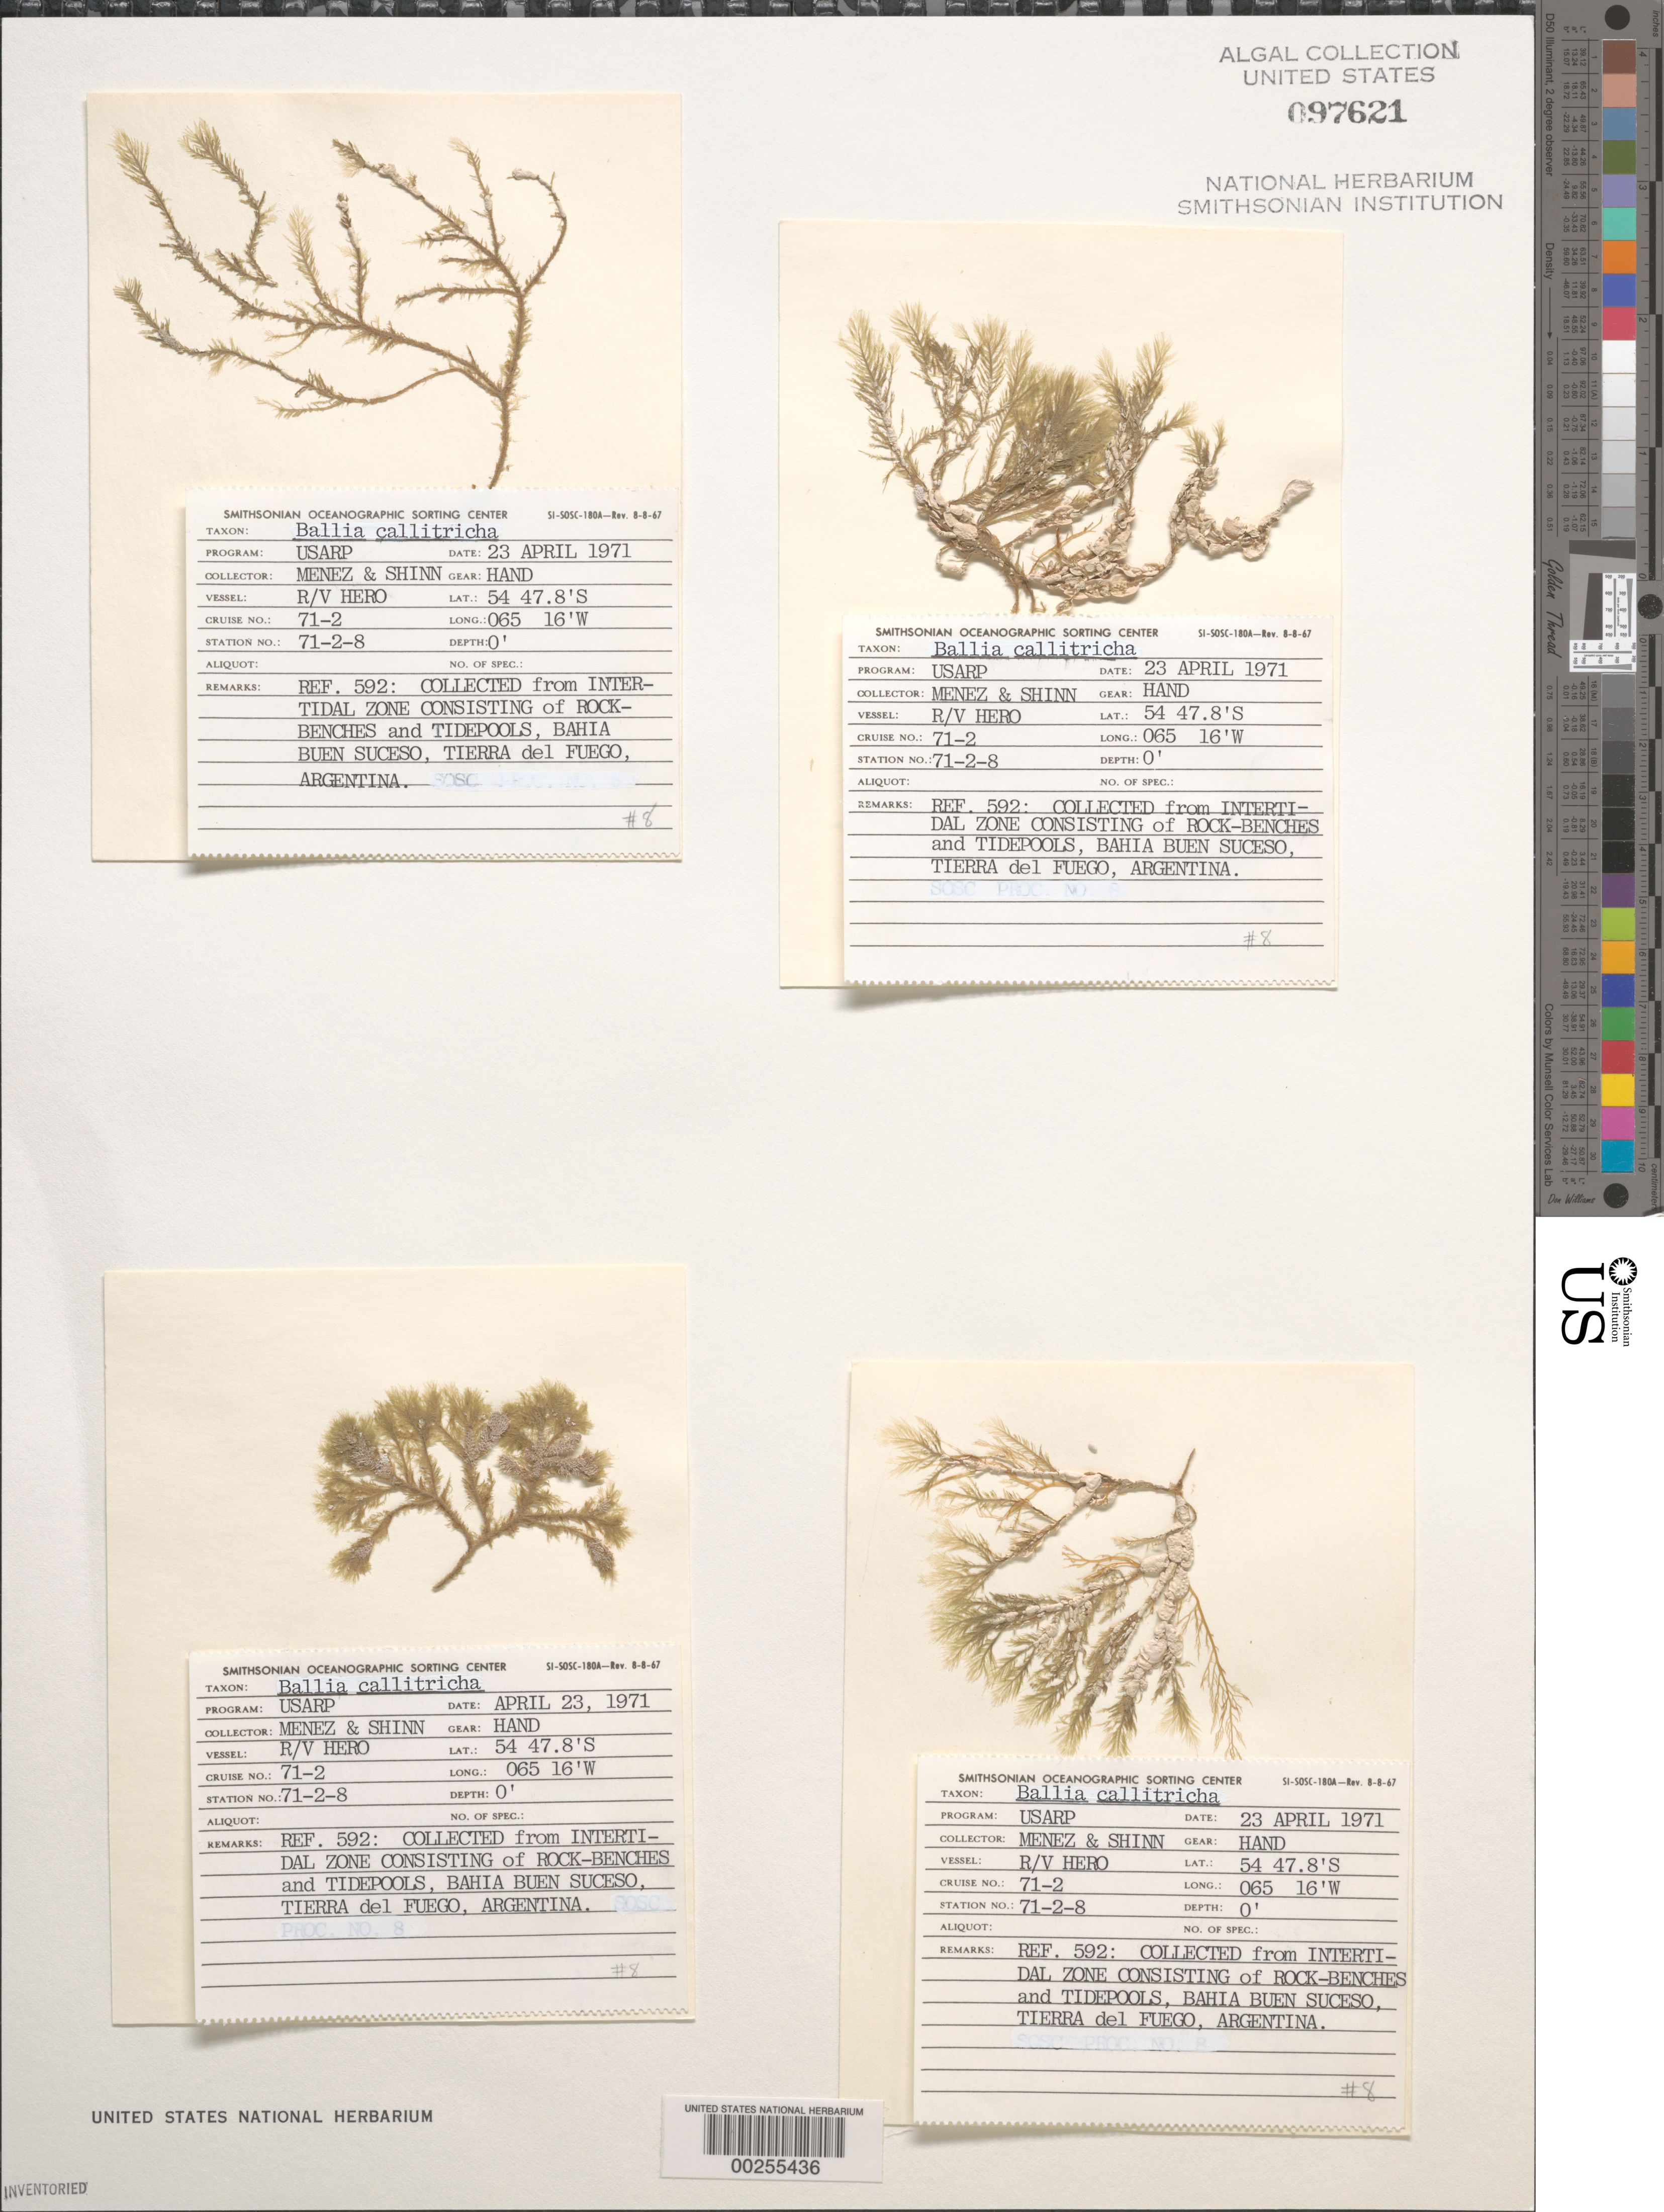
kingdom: Plantae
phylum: Rhodophyta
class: Florideophyceae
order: Balliales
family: Balliaceae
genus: Ballia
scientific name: Ballia callitricha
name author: (C. Agardh) Kützing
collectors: Meñez & -. Shinn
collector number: Station 71-2-8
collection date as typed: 23 Apr 1971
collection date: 1971-04-23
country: Argentina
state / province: Tierra del Fuego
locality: Bahia Buen Suceso, Tierra del Fuego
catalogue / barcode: US 97621